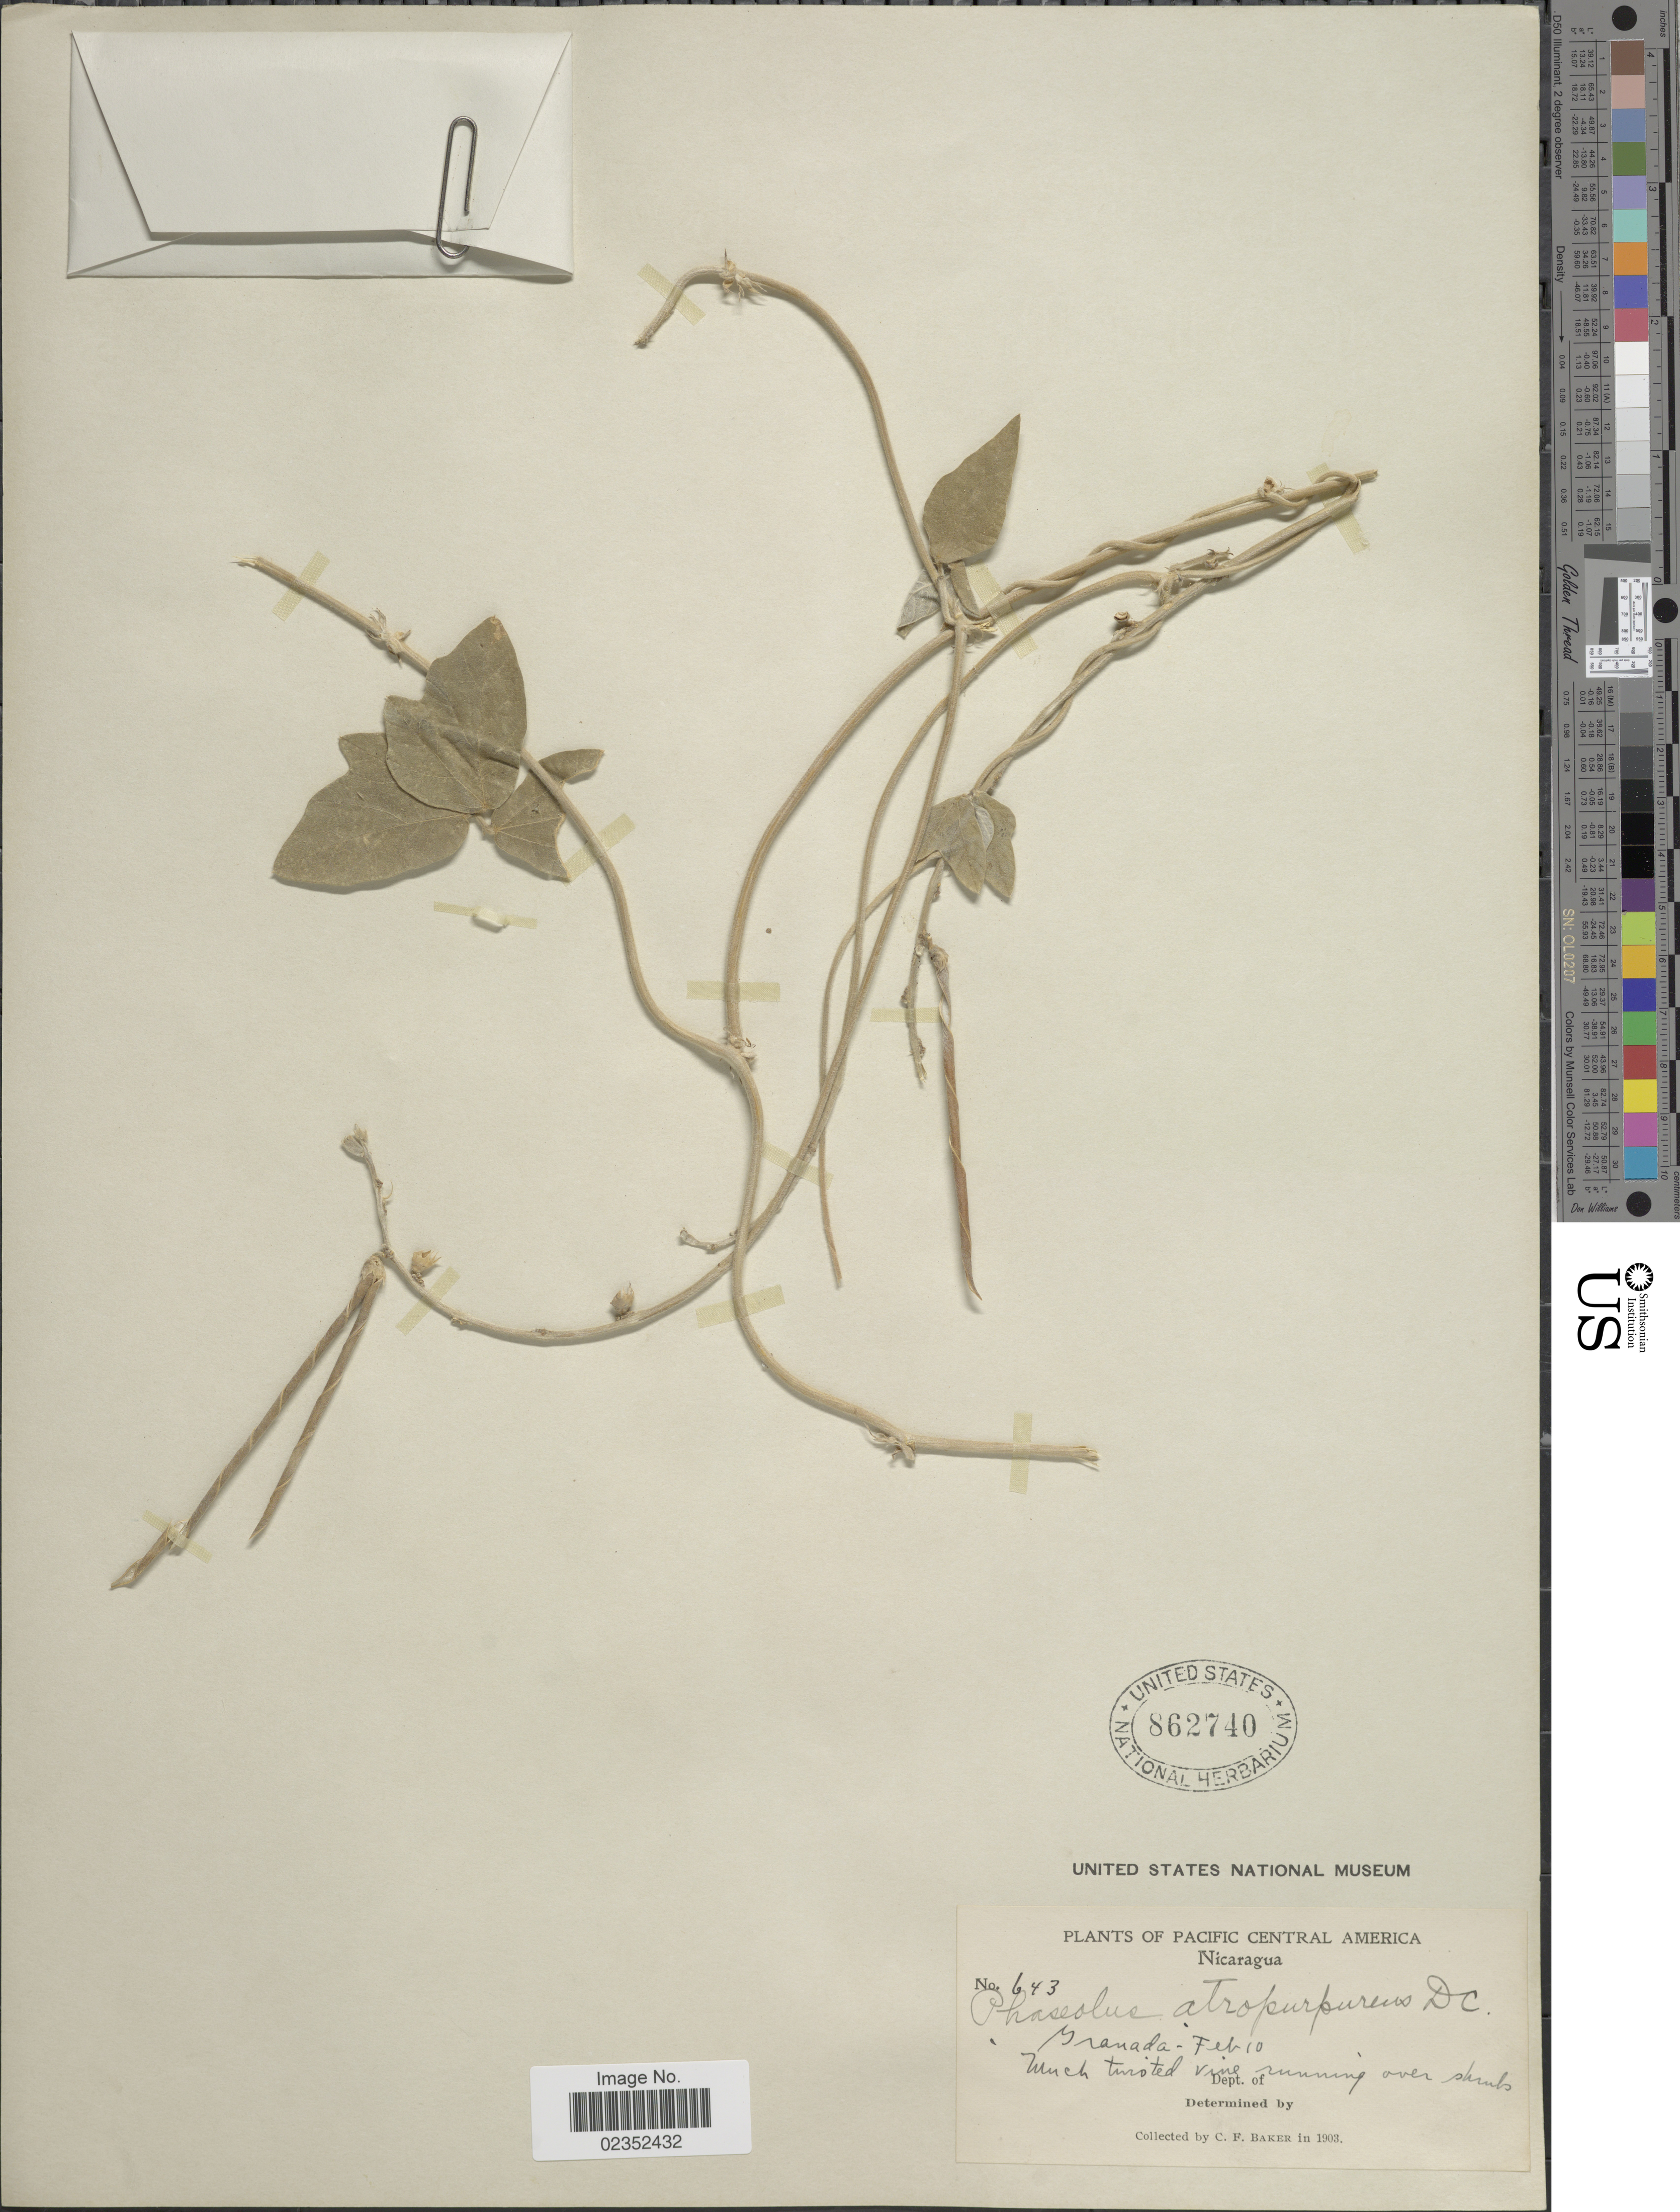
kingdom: Plantae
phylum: Tracheophyta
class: Magnoliopsida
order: Fabales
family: Fabaceae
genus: Macroptilium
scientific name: Macroptilium atropurpureum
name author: (DC.) Urb.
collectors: C. F. Baker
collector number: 643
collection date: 1903-02-10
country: Nicaragua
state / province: Granada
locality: Pacific Central America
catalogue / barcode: US 862740